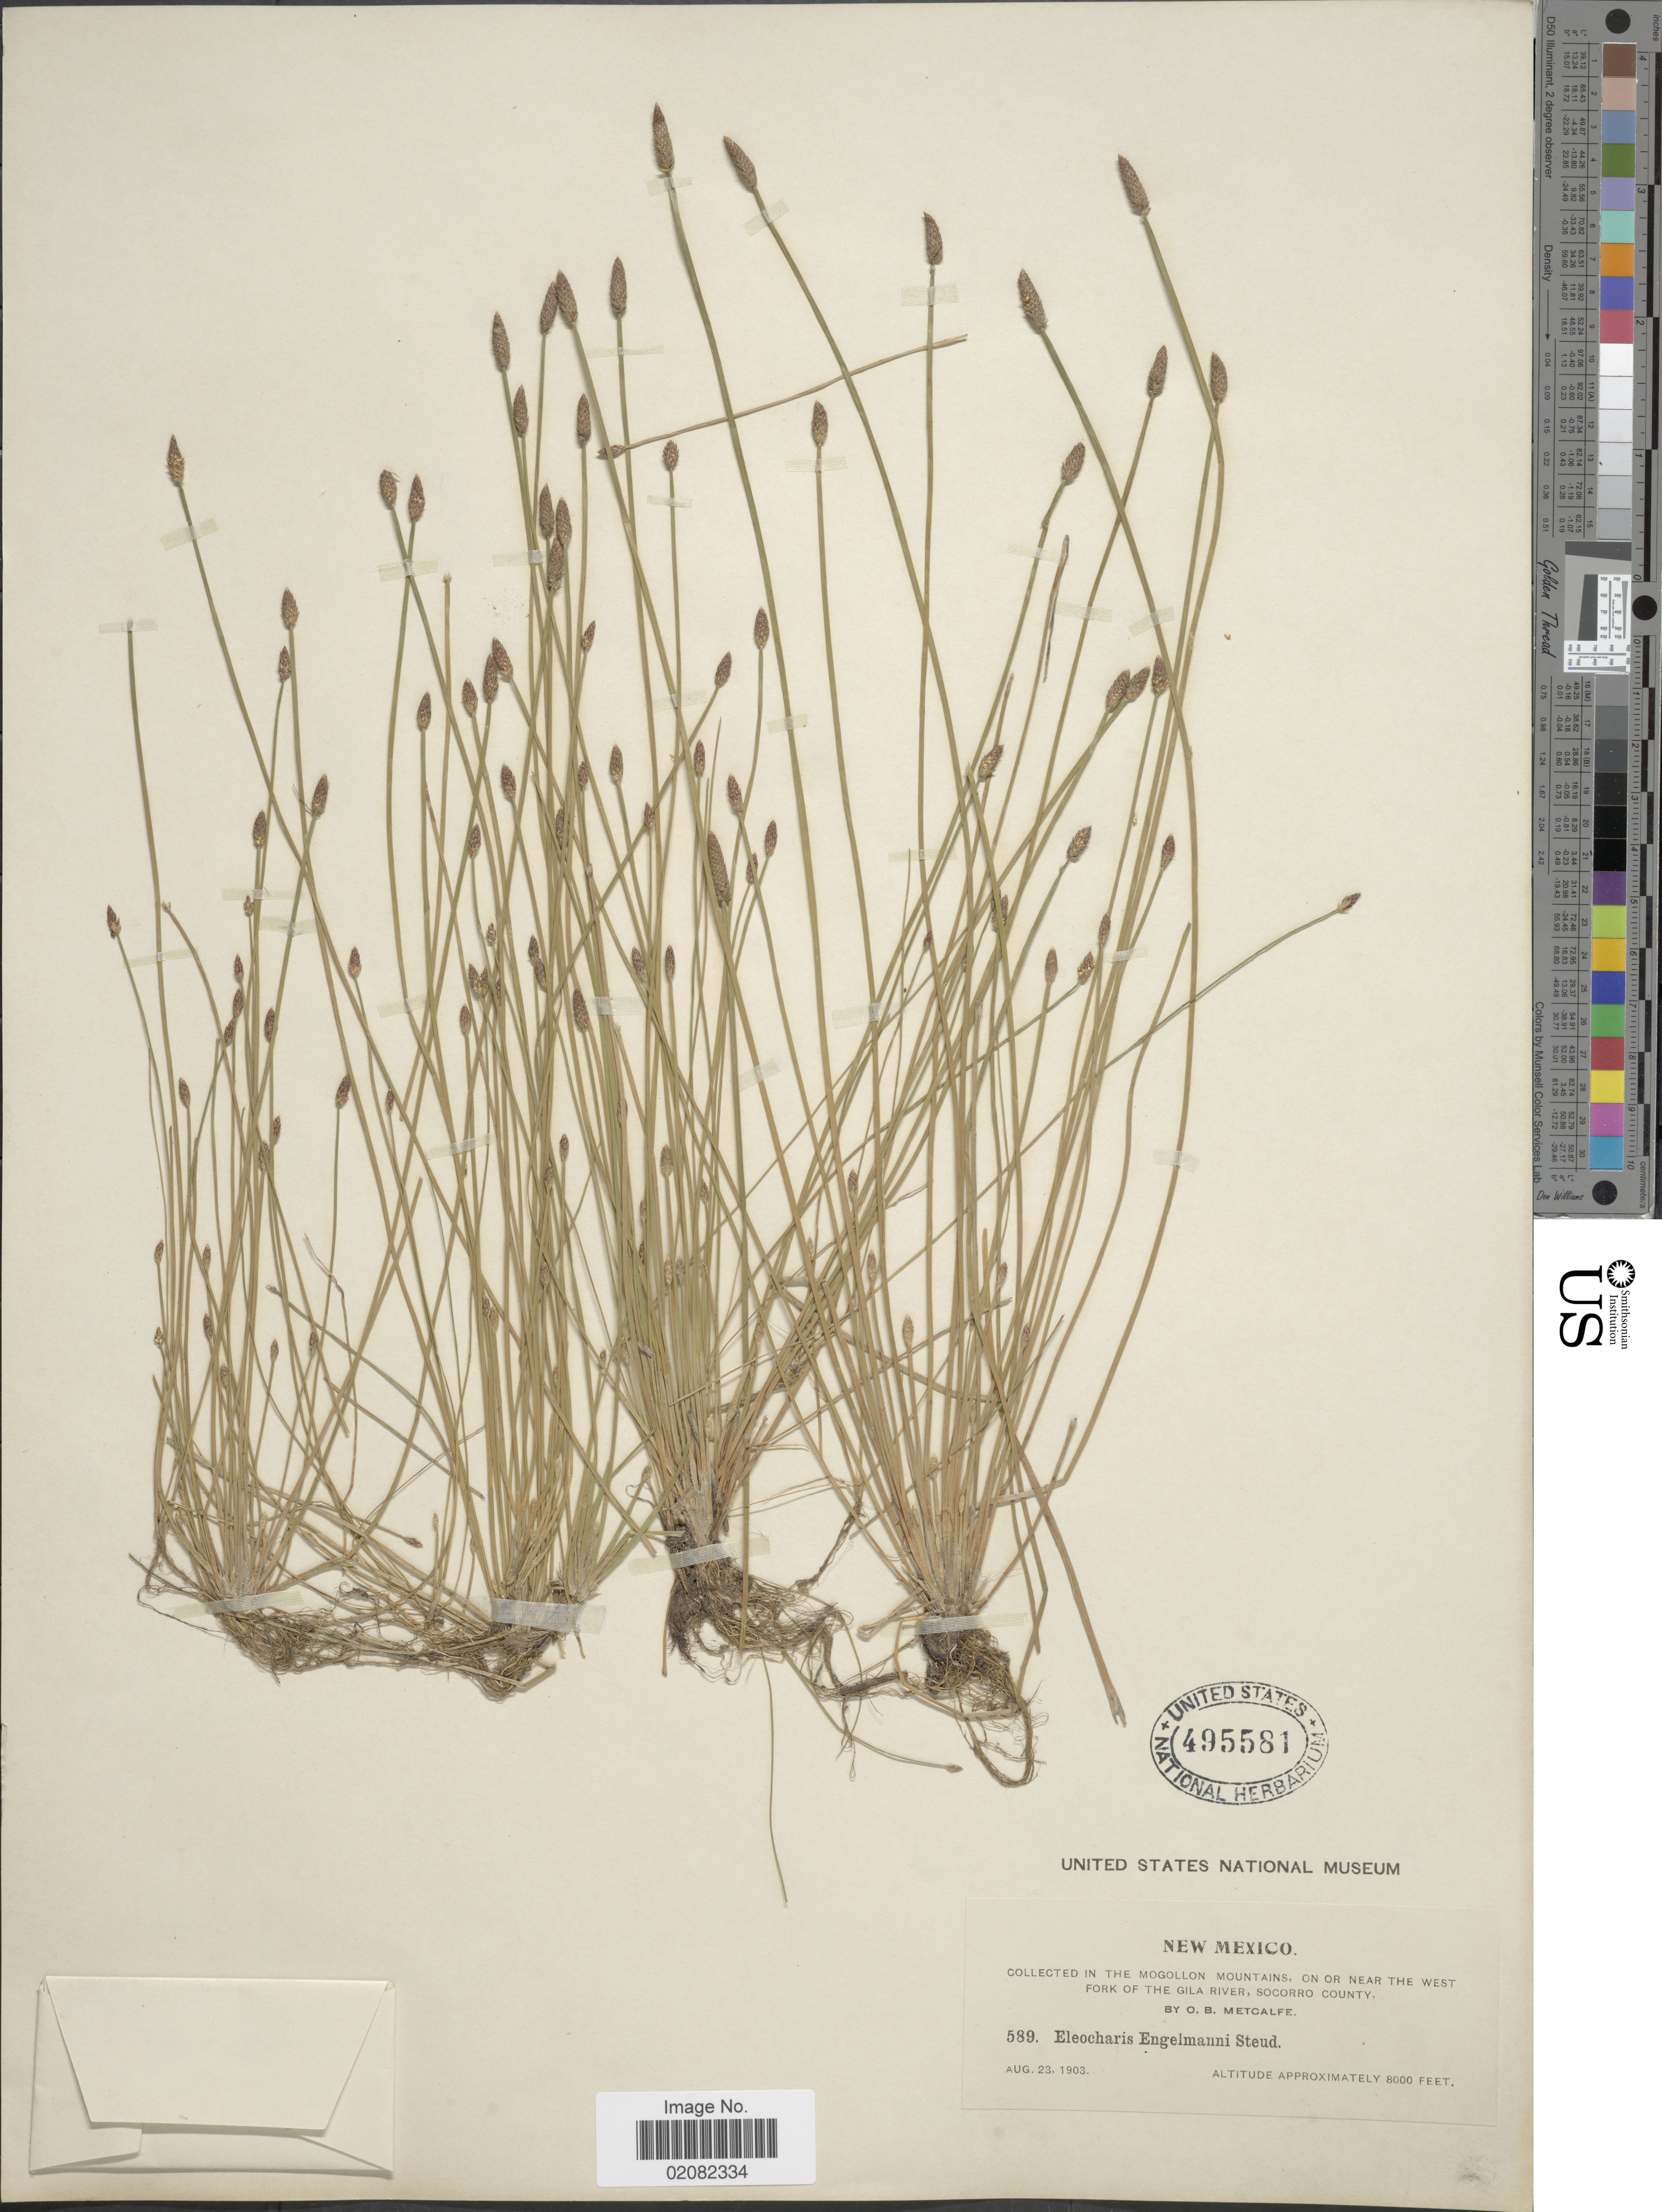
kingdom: Plantae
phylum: Tracheophyta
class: Liliopsida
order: Poales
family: Cyperaceae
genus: Eleocharis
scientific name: Eleocharis engelmannii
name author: Steud.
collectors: O. B. Metcalfe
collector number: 589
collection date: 1903-08-23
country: United States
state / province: New Mexico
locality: In The Mogollon Mountains, on or near the west Fork of The Gila River, Socorro County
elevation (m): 2438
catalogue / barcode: US 495581